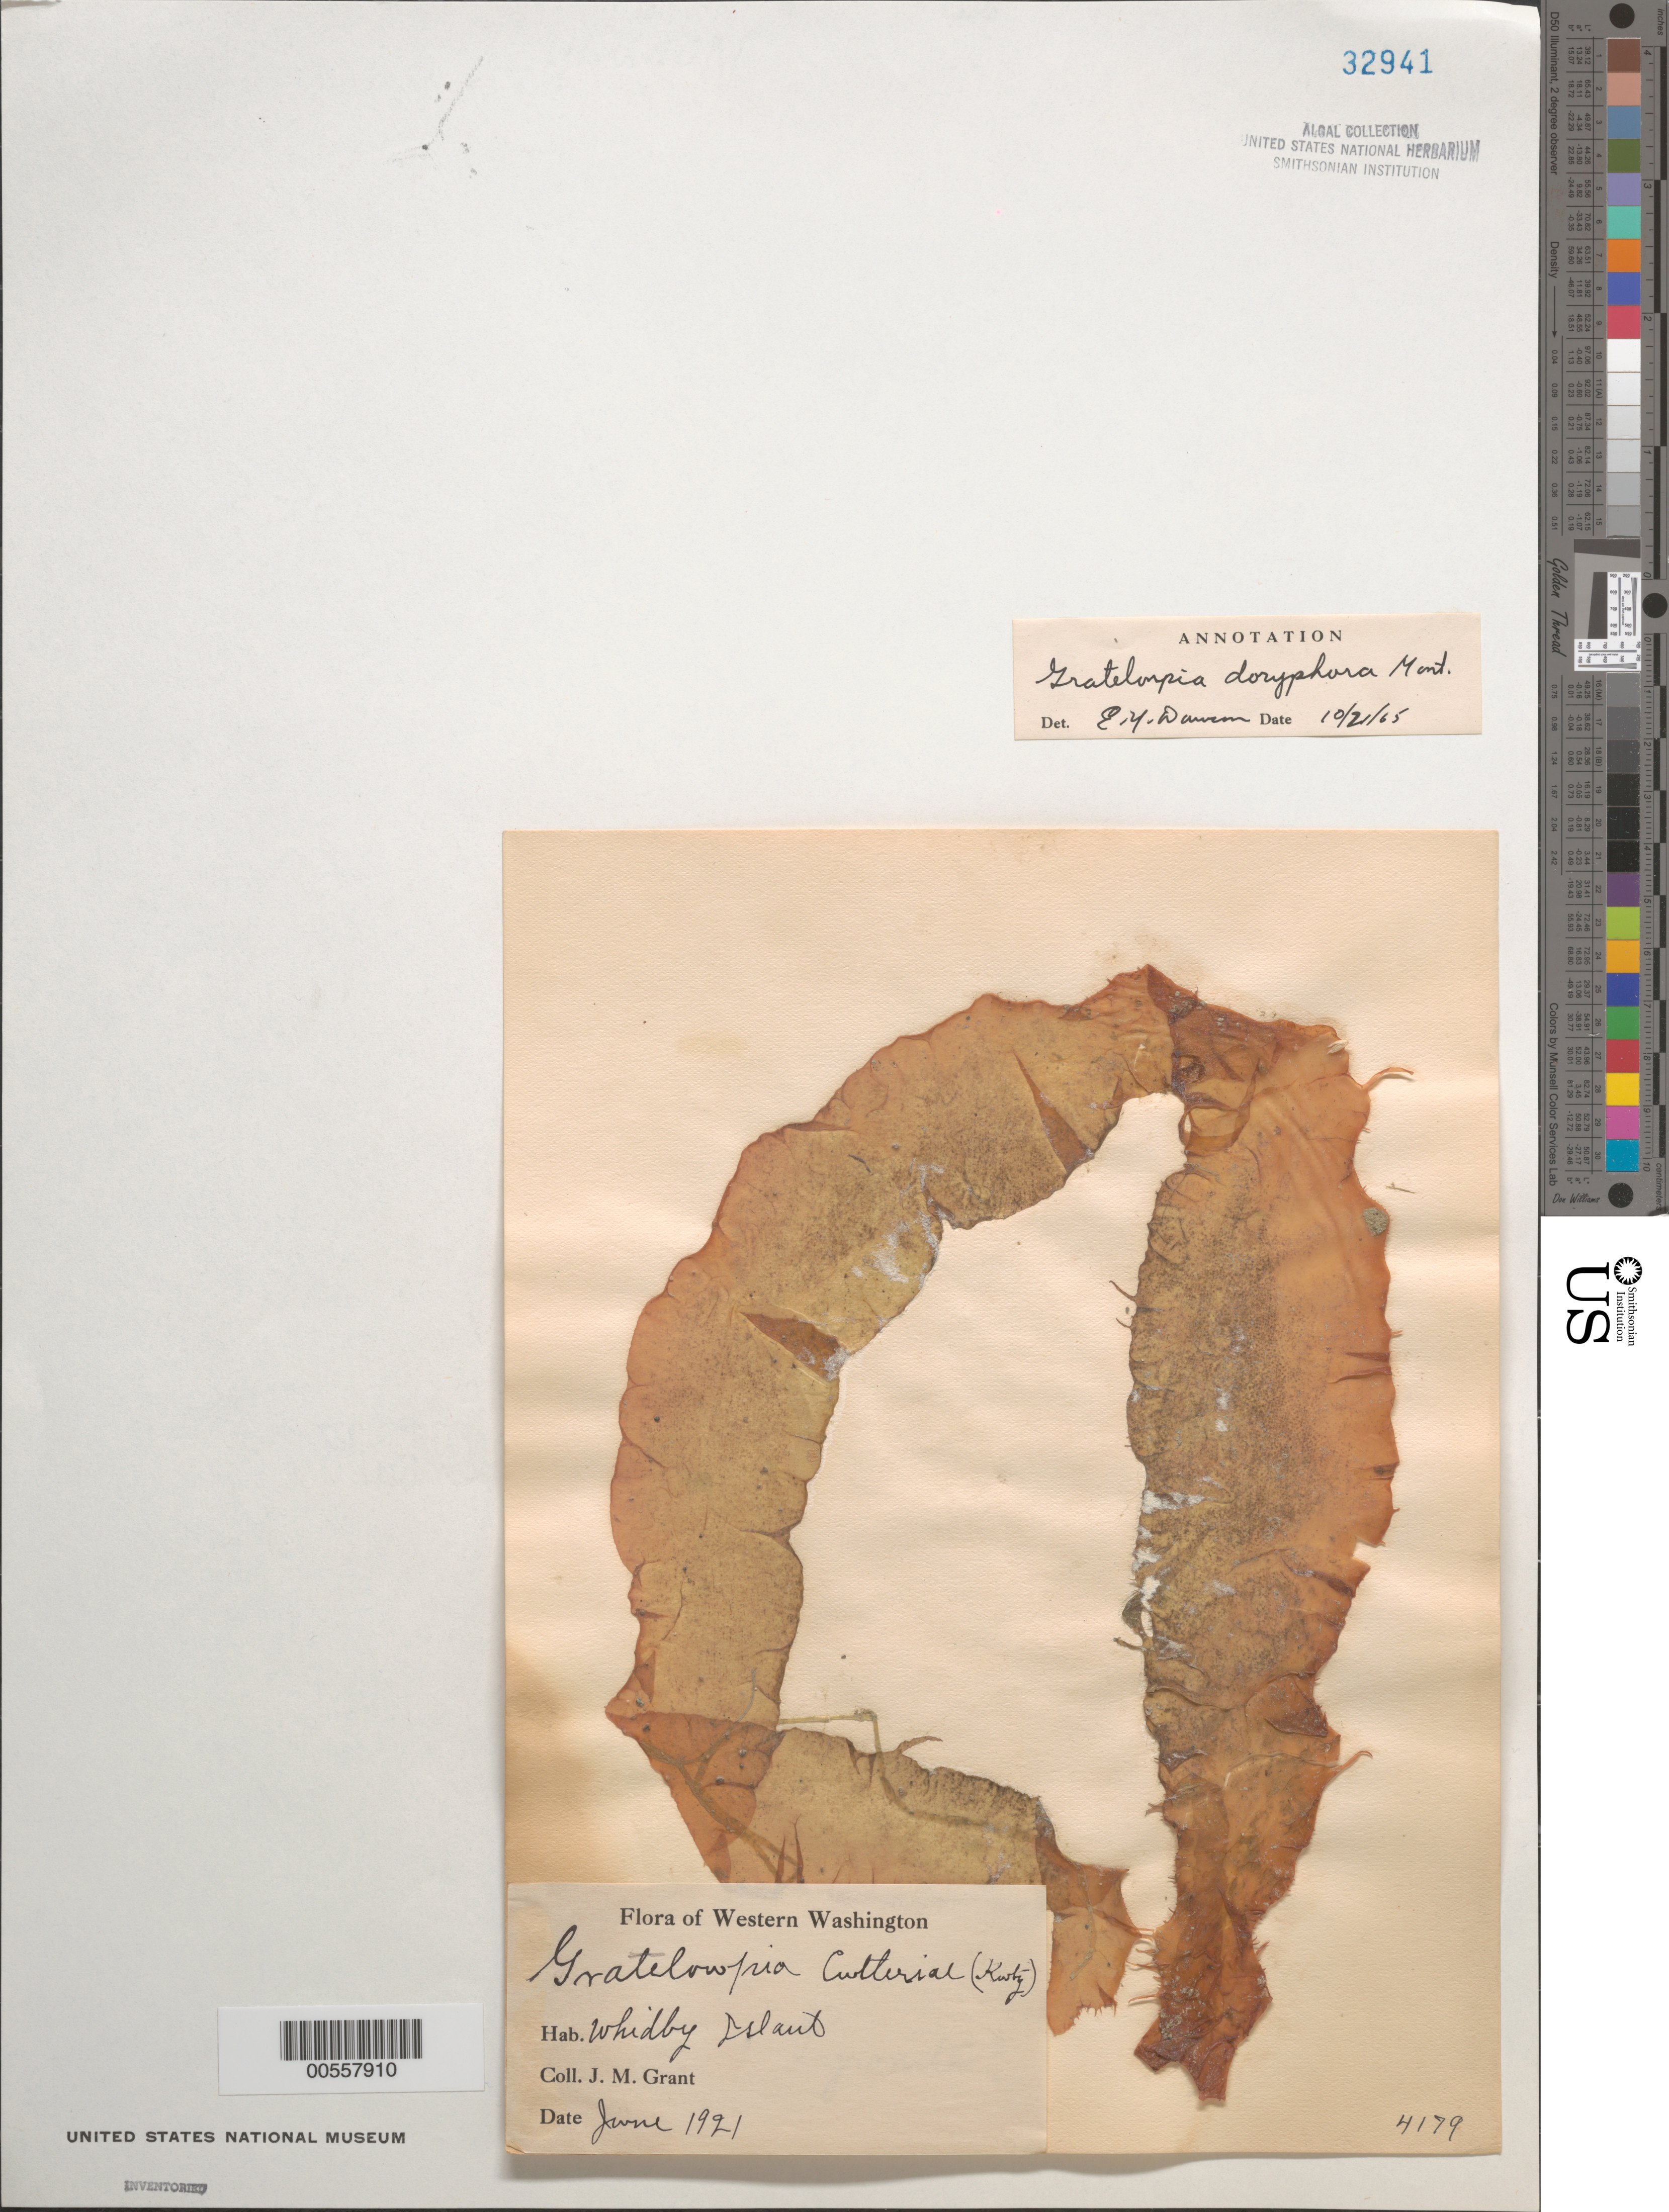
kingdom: Plantae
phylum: Rhodophyta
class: Florideophyceae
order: Halymeniales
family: Halymeniaceae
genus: Grateloupia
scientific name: Grateloupia doryphora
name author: (Mont.) Howe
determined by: Dawson, E. Y.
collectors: J. M. Grant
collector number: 4179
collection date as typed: Jun 1921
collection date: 1921-06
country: United States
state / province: Washington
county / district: Island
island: Whidbey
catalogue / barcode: US 32941